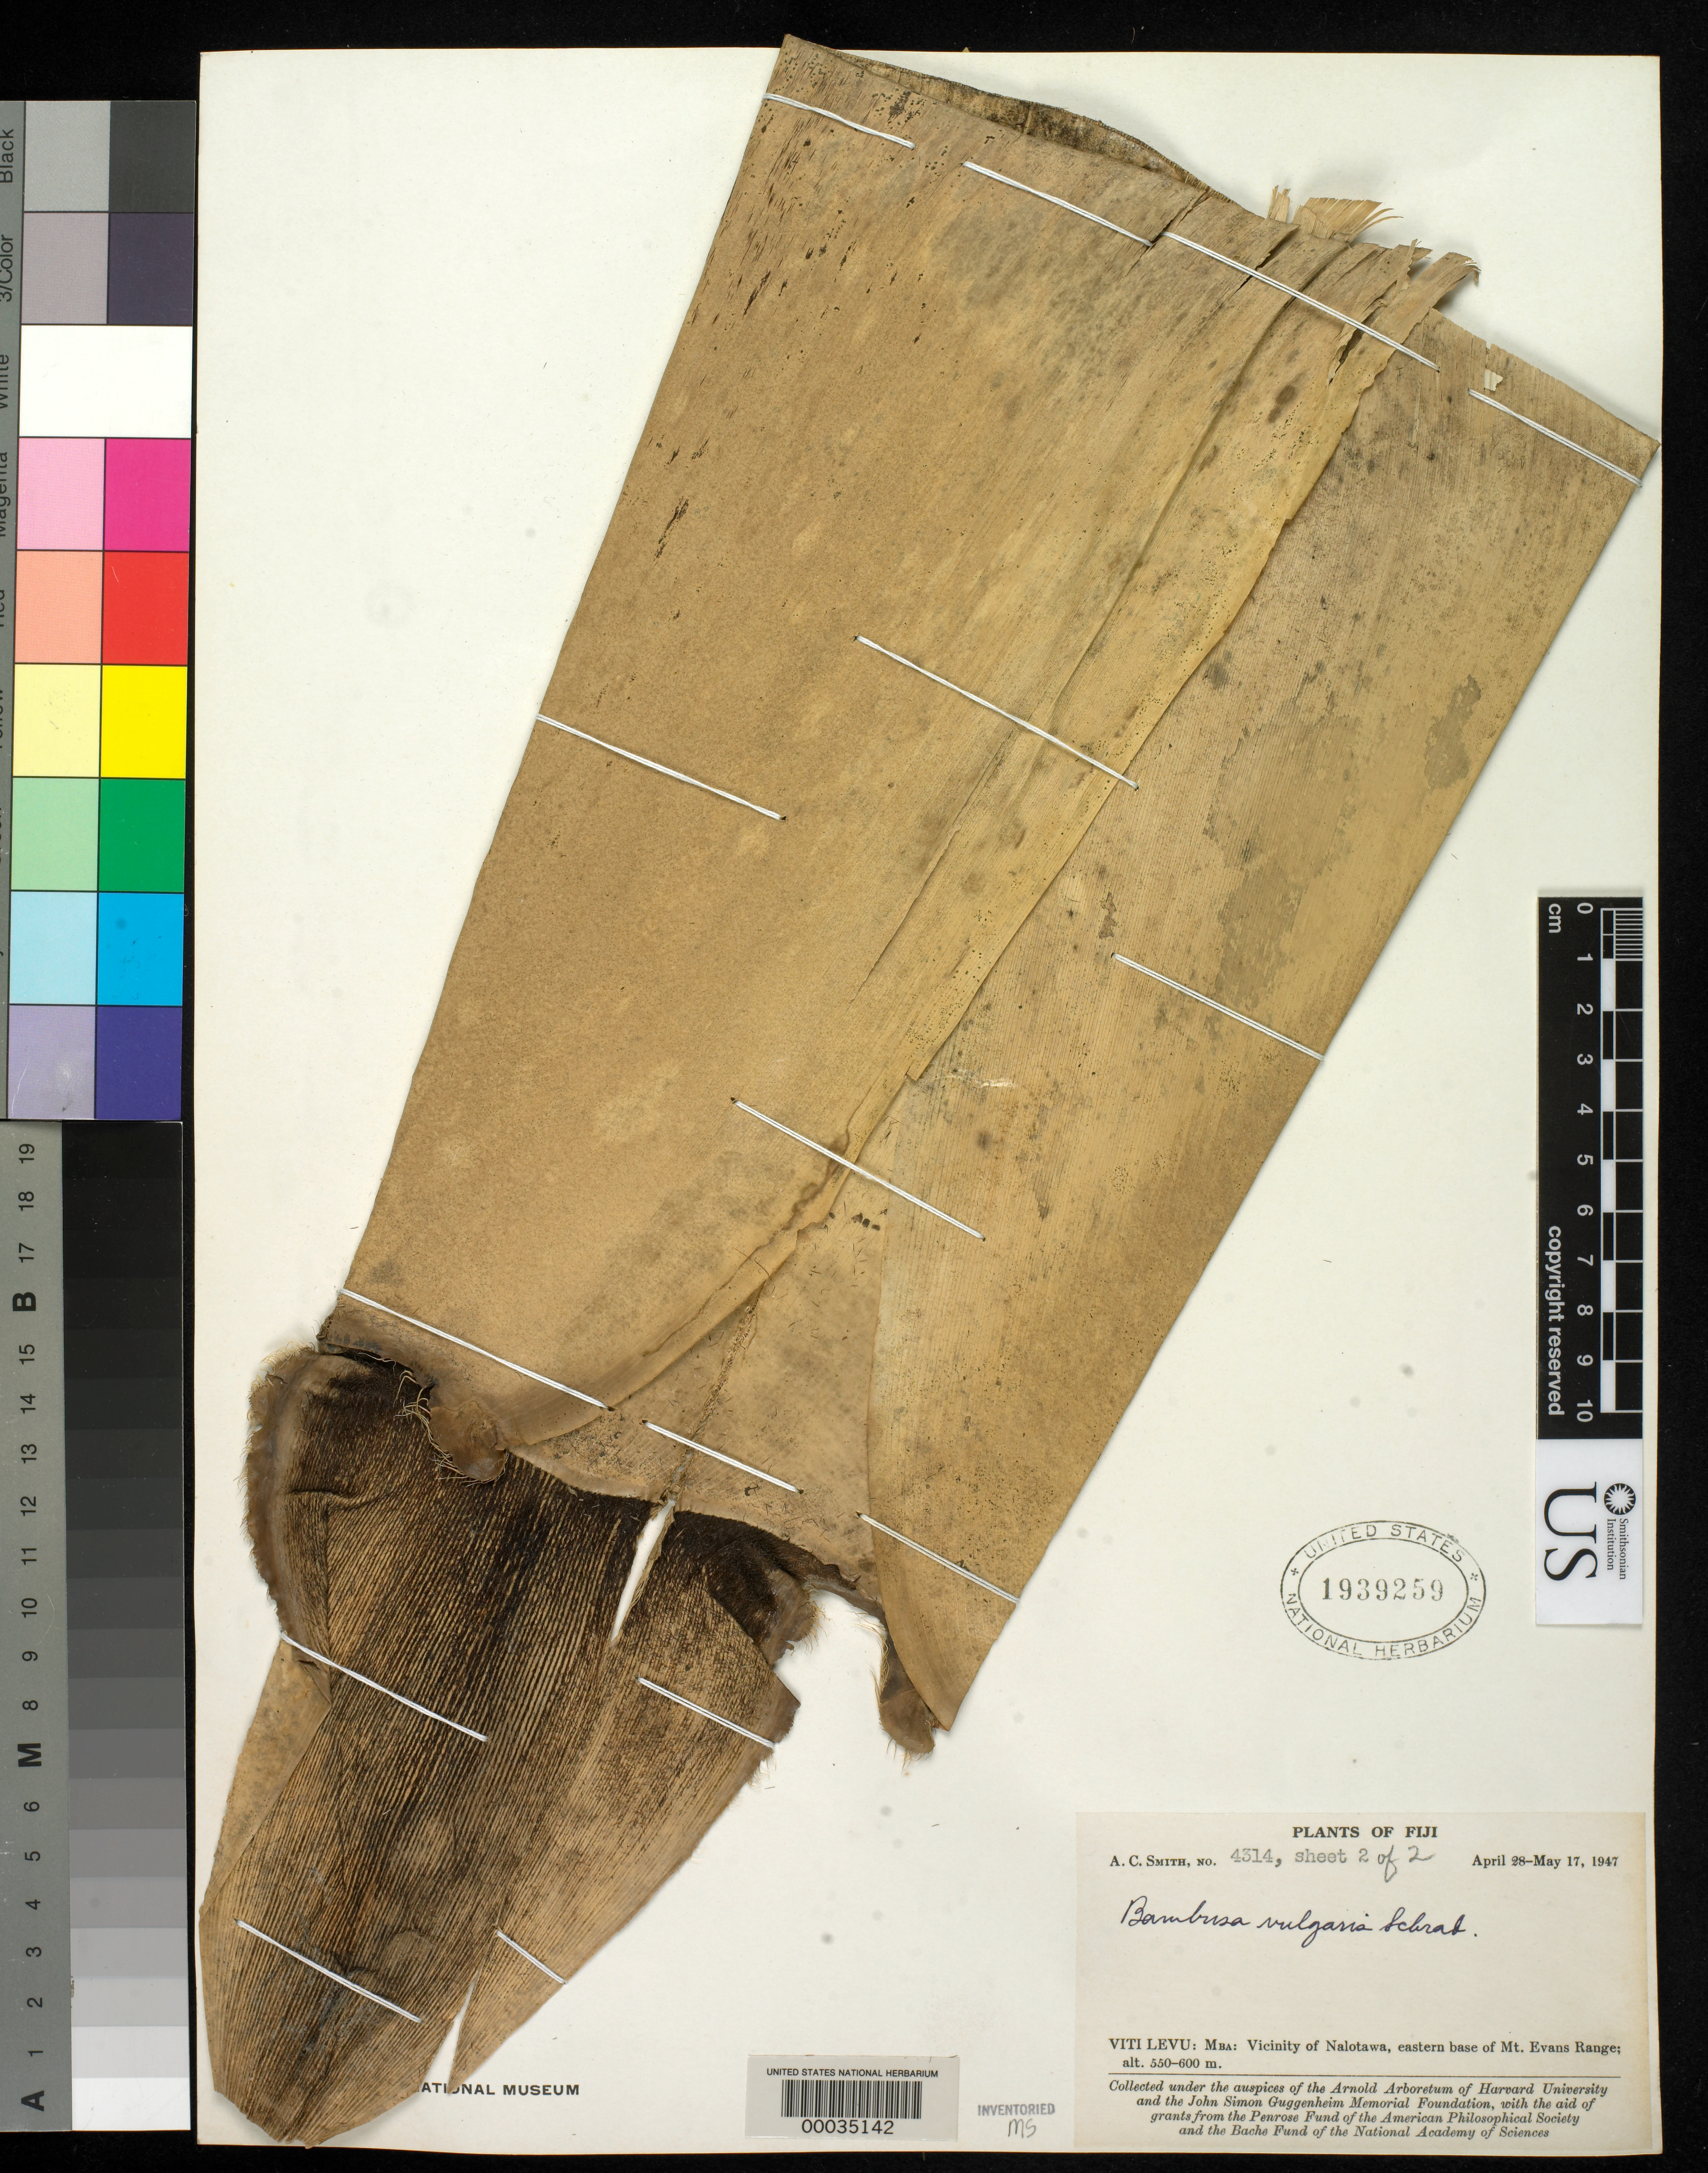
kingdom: Plantae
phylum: Tracheophyta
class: Liliopsida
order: Poales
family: Poaceae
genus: Bambusa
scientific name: Bambusa vulgaris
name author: Schrad. ex J.C. Wendl.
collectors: A. C. Smith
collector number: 4314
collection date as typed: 28 Apr 1947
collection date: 1947-04-28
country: Fiji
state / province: Western Division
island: Viti Levu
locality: Mloa (Mba Prov.?), nalotawa, mt. evans range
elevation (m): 550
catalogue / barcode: US 1939259